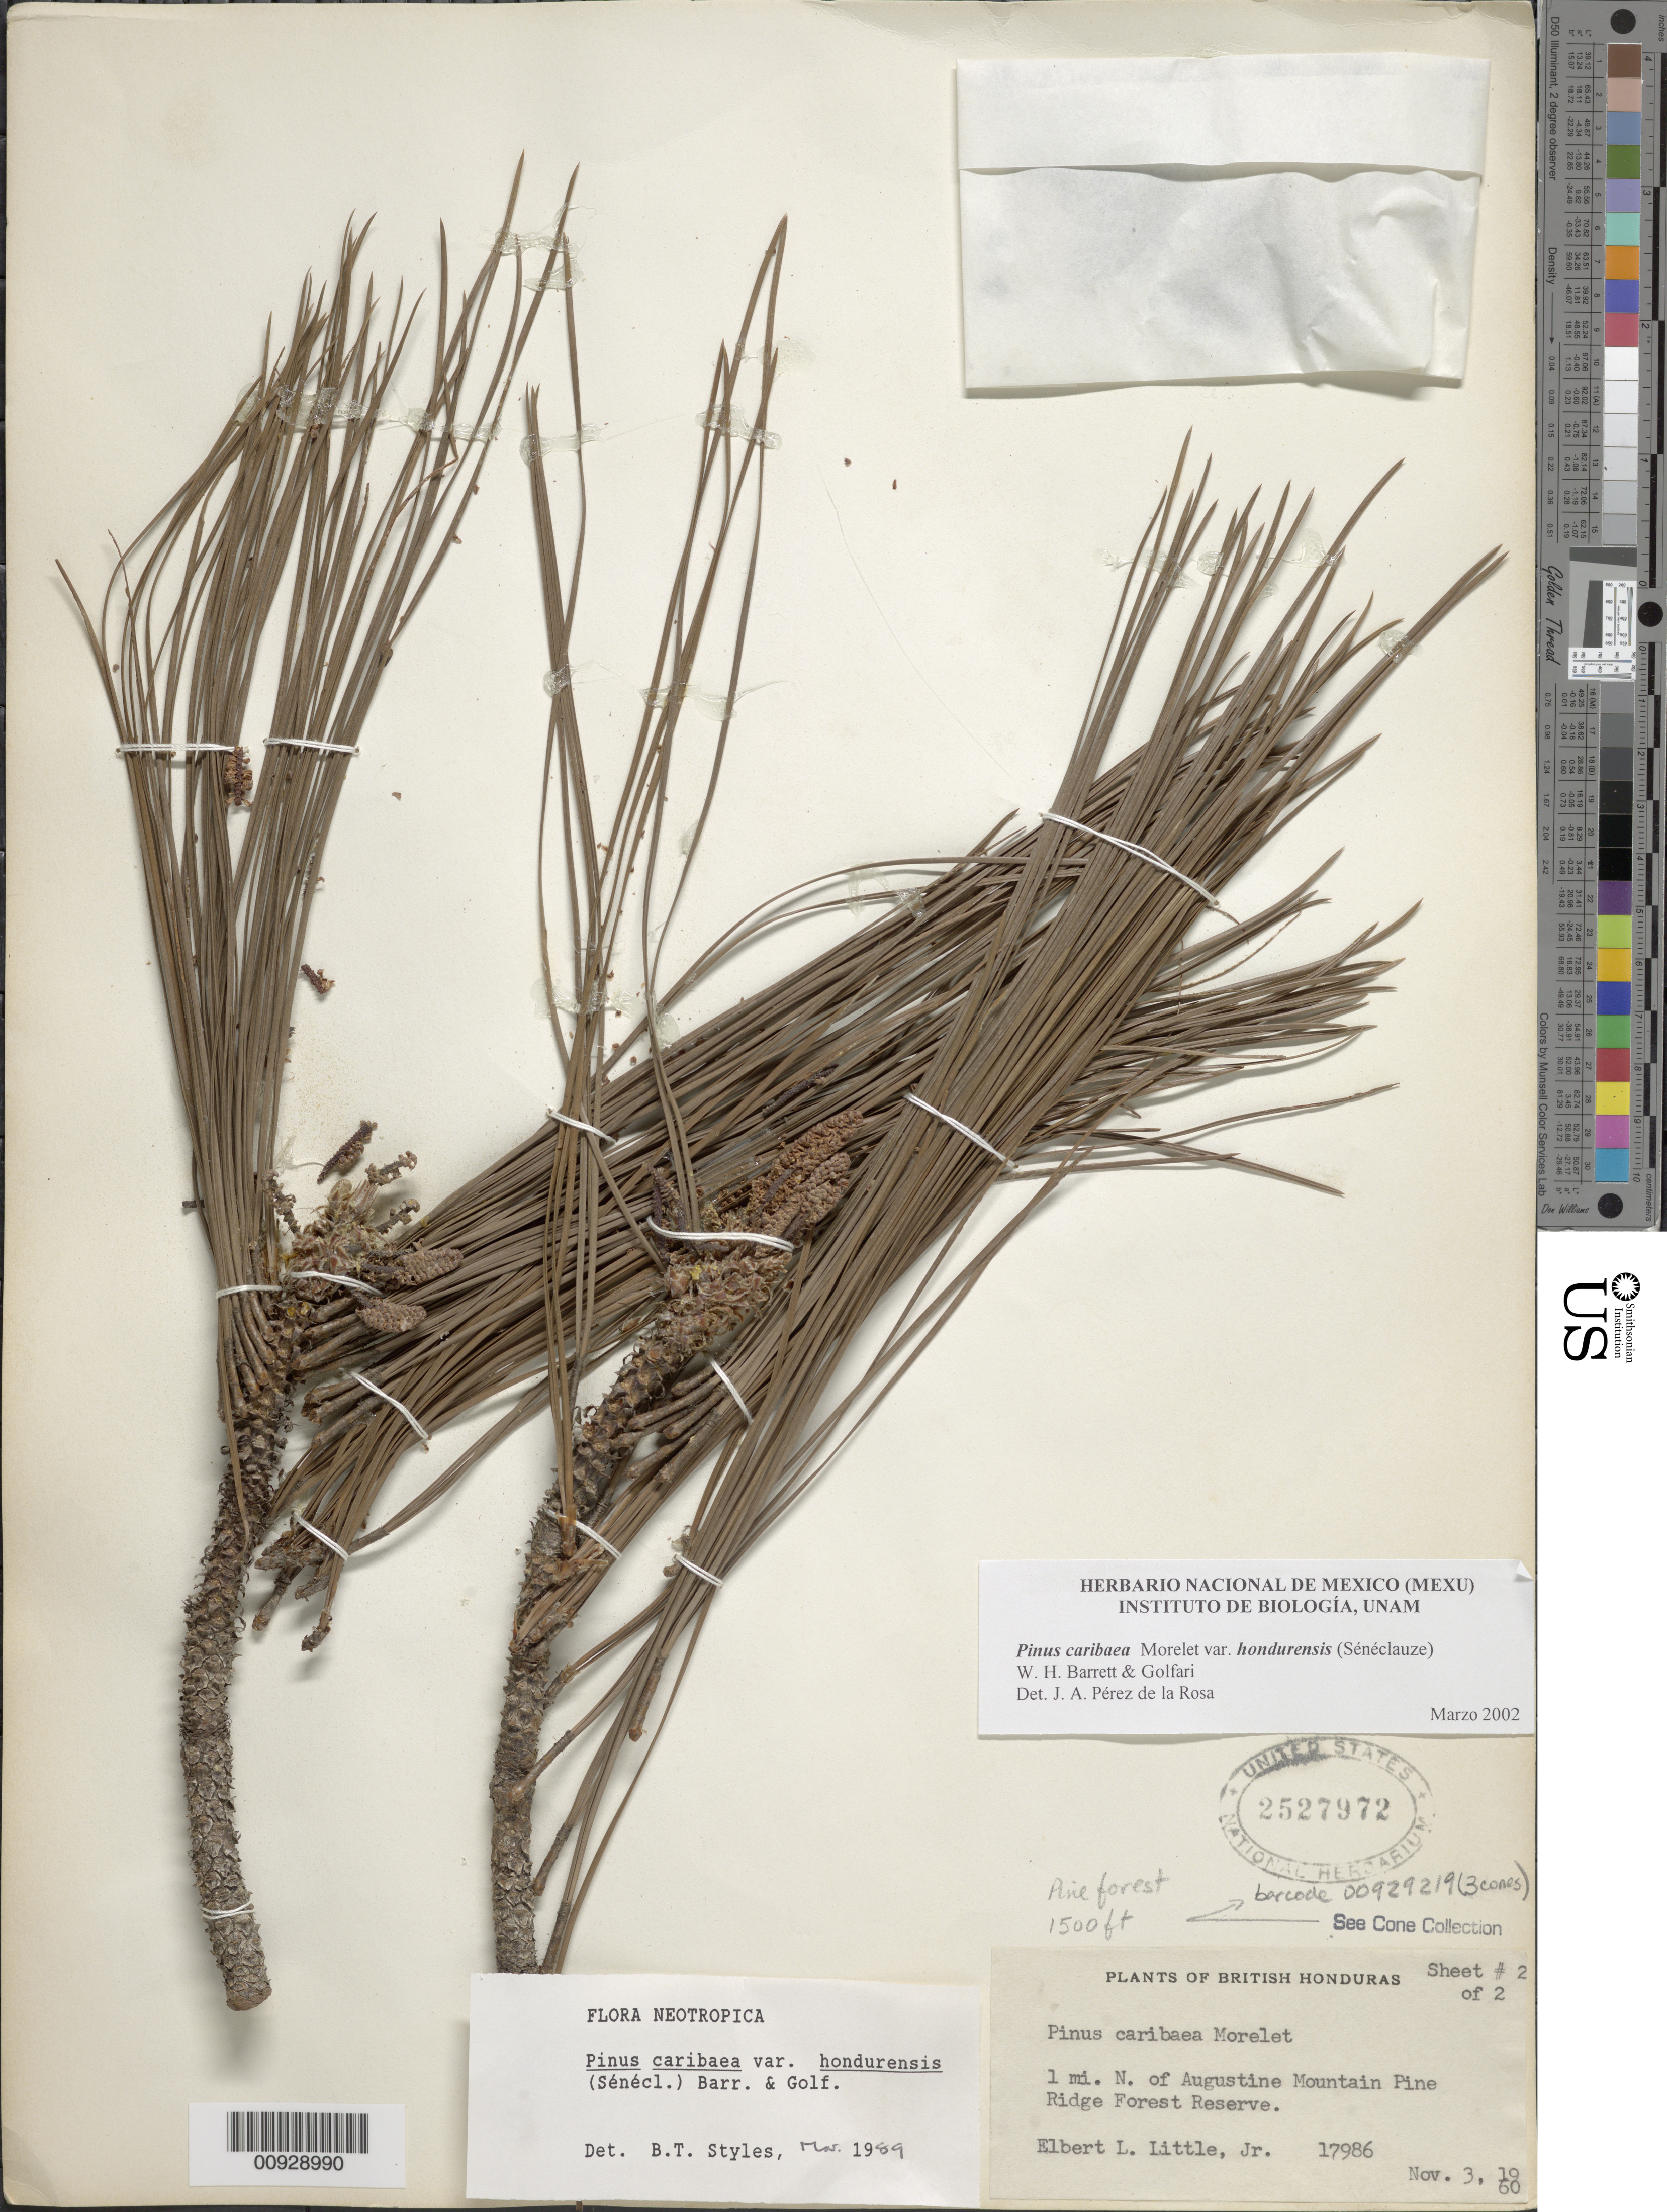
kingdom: Plantae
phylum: Tracheophyta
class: Pinopsida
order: Pinales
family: Pinaceae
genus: Pinus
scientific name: Pinus caribaea var. hondurensis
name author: (Sénécl.) W.H.G. Barrett & Golfari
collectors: E. L. Little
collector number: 17986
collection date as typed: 03 Nov 1960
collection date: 1960-11-03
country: Belize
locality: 1 mi. N of Augustine Mountain Pine Ridge Forest Reserve, Bristish Honduras.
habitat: Pine forest.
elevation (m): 457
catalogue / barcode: US 2527972